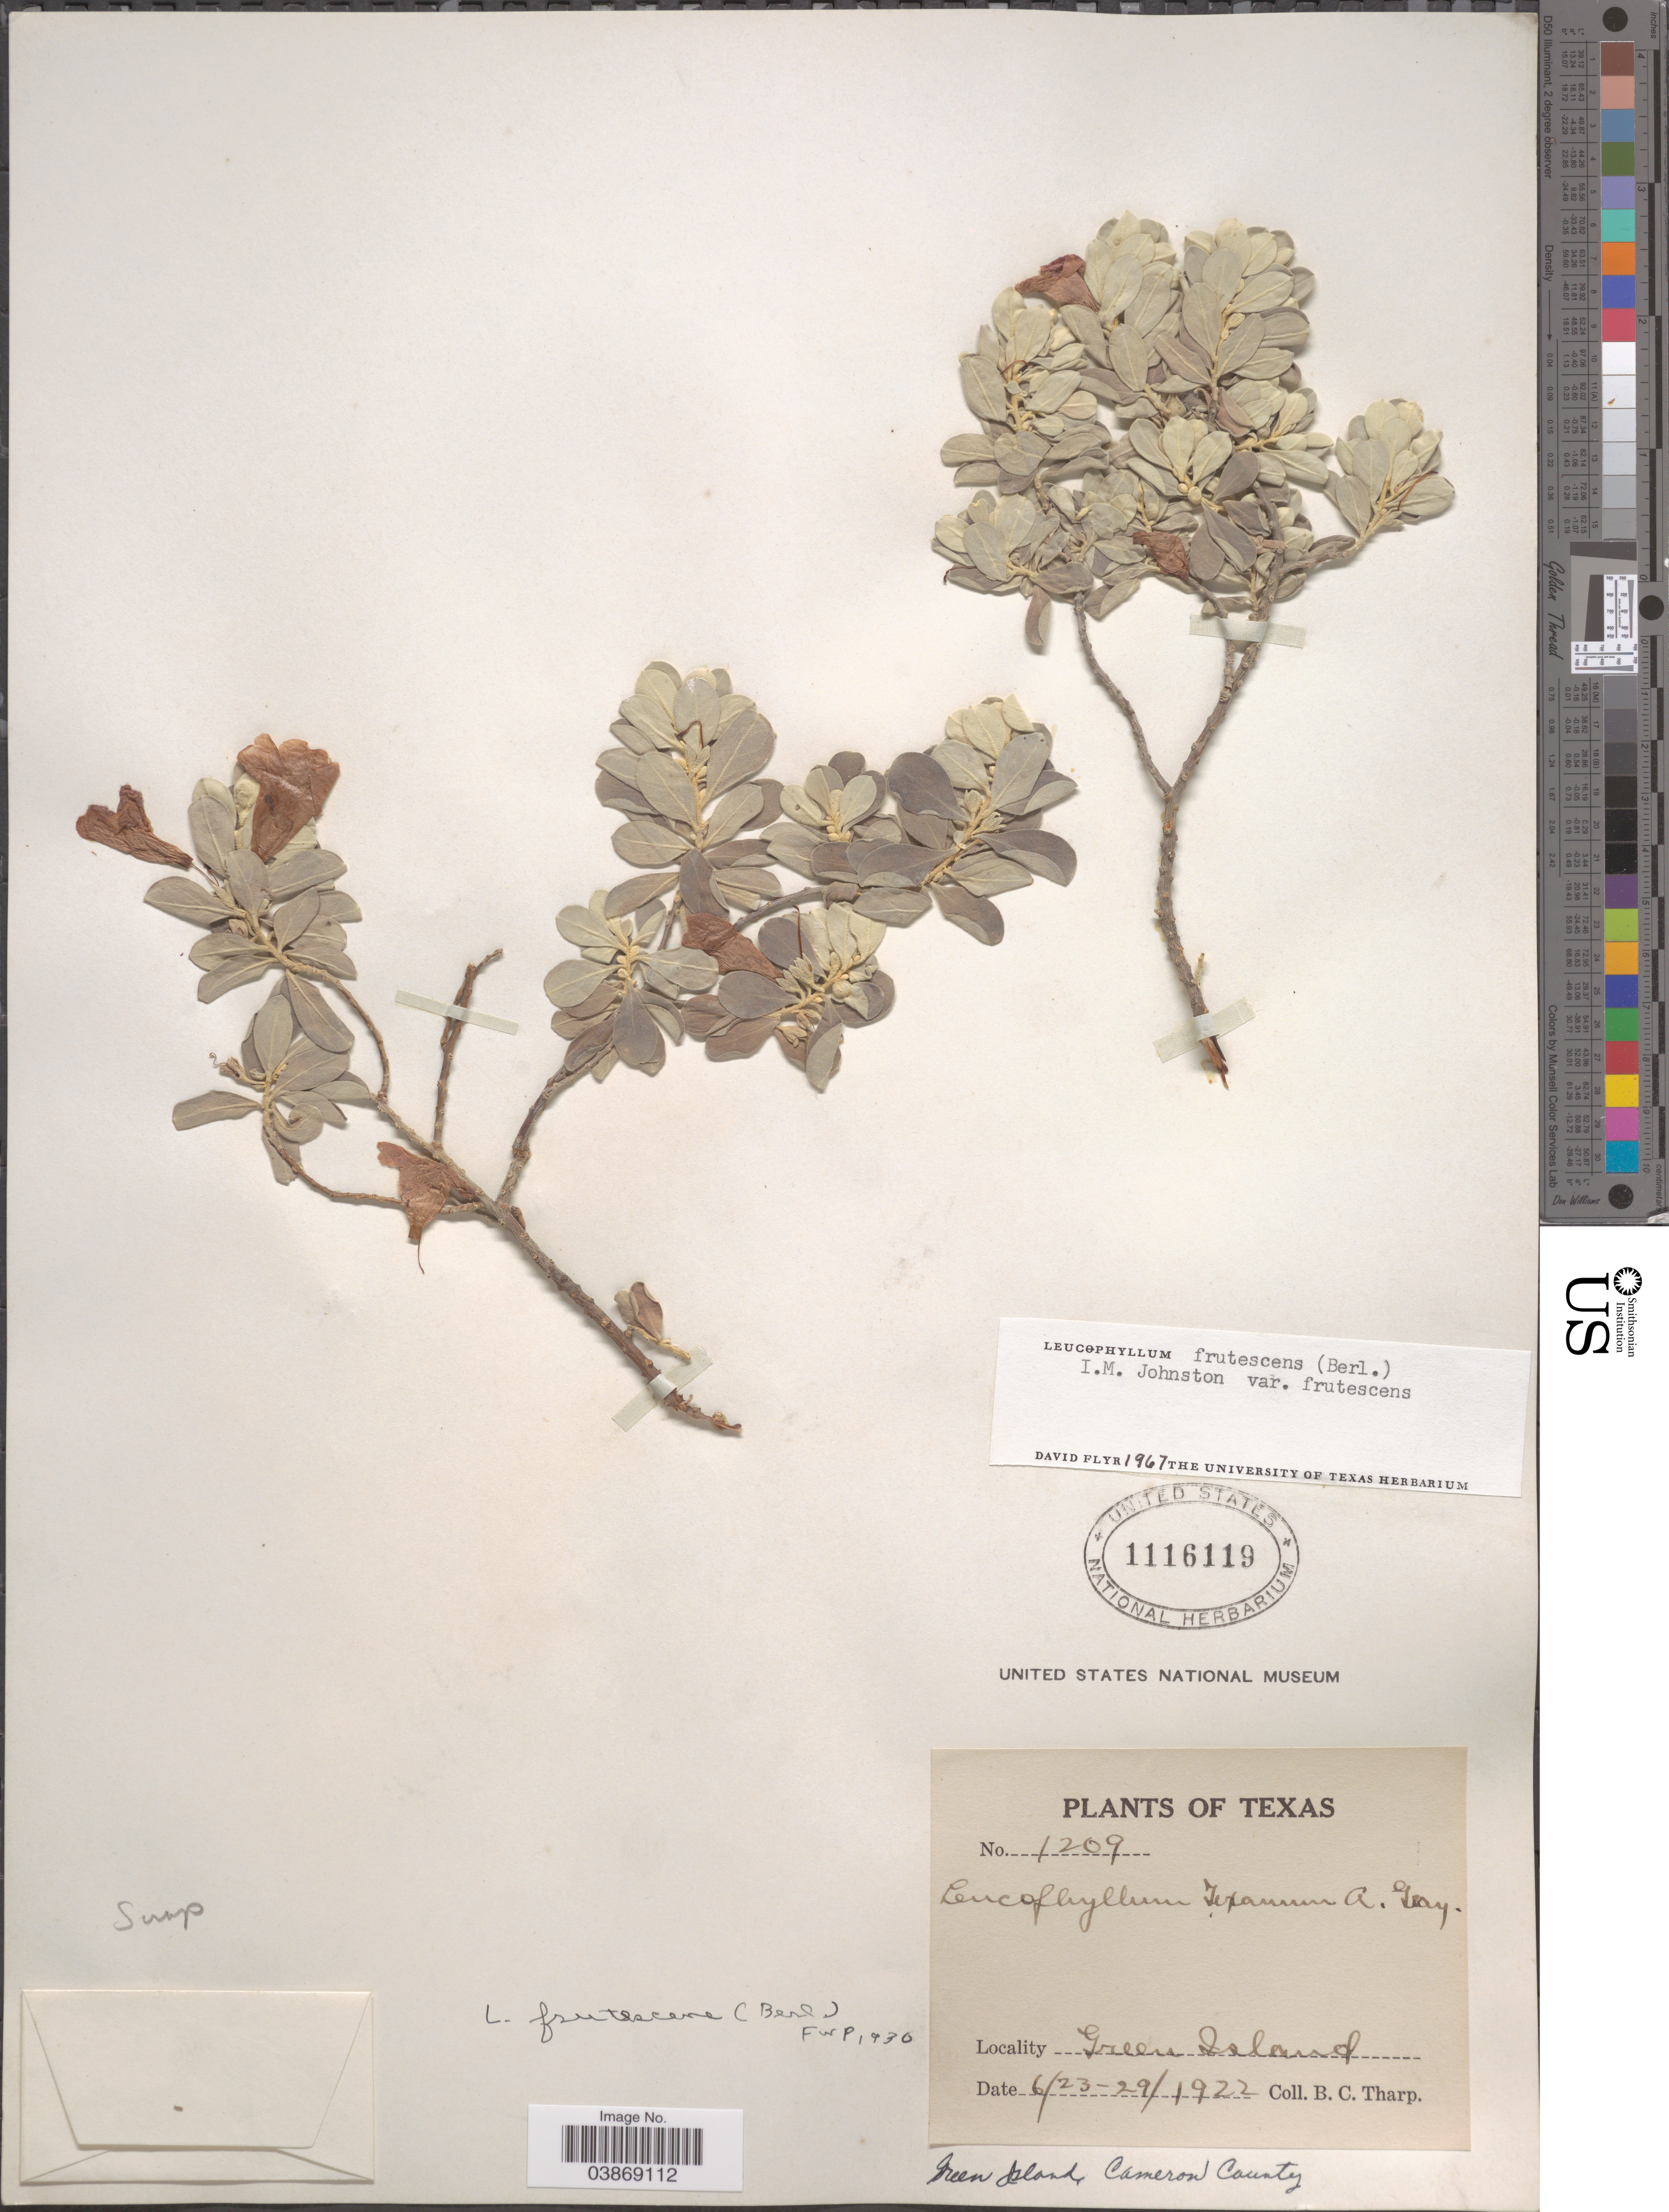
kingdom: Plantae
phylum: Tracheophyta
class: Magnoliopsida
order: Lamiales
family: Scrophulariaceae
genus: Leucophyllum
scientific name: Leucophyllum frutescens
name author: (Berland.) I.M. Johnst.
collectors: B. C. Tharp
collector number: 1209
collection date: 1922-06-23/1922-06-29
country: United States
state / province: Texas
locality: Green Island, Cameron County.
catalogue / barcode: US 1116119